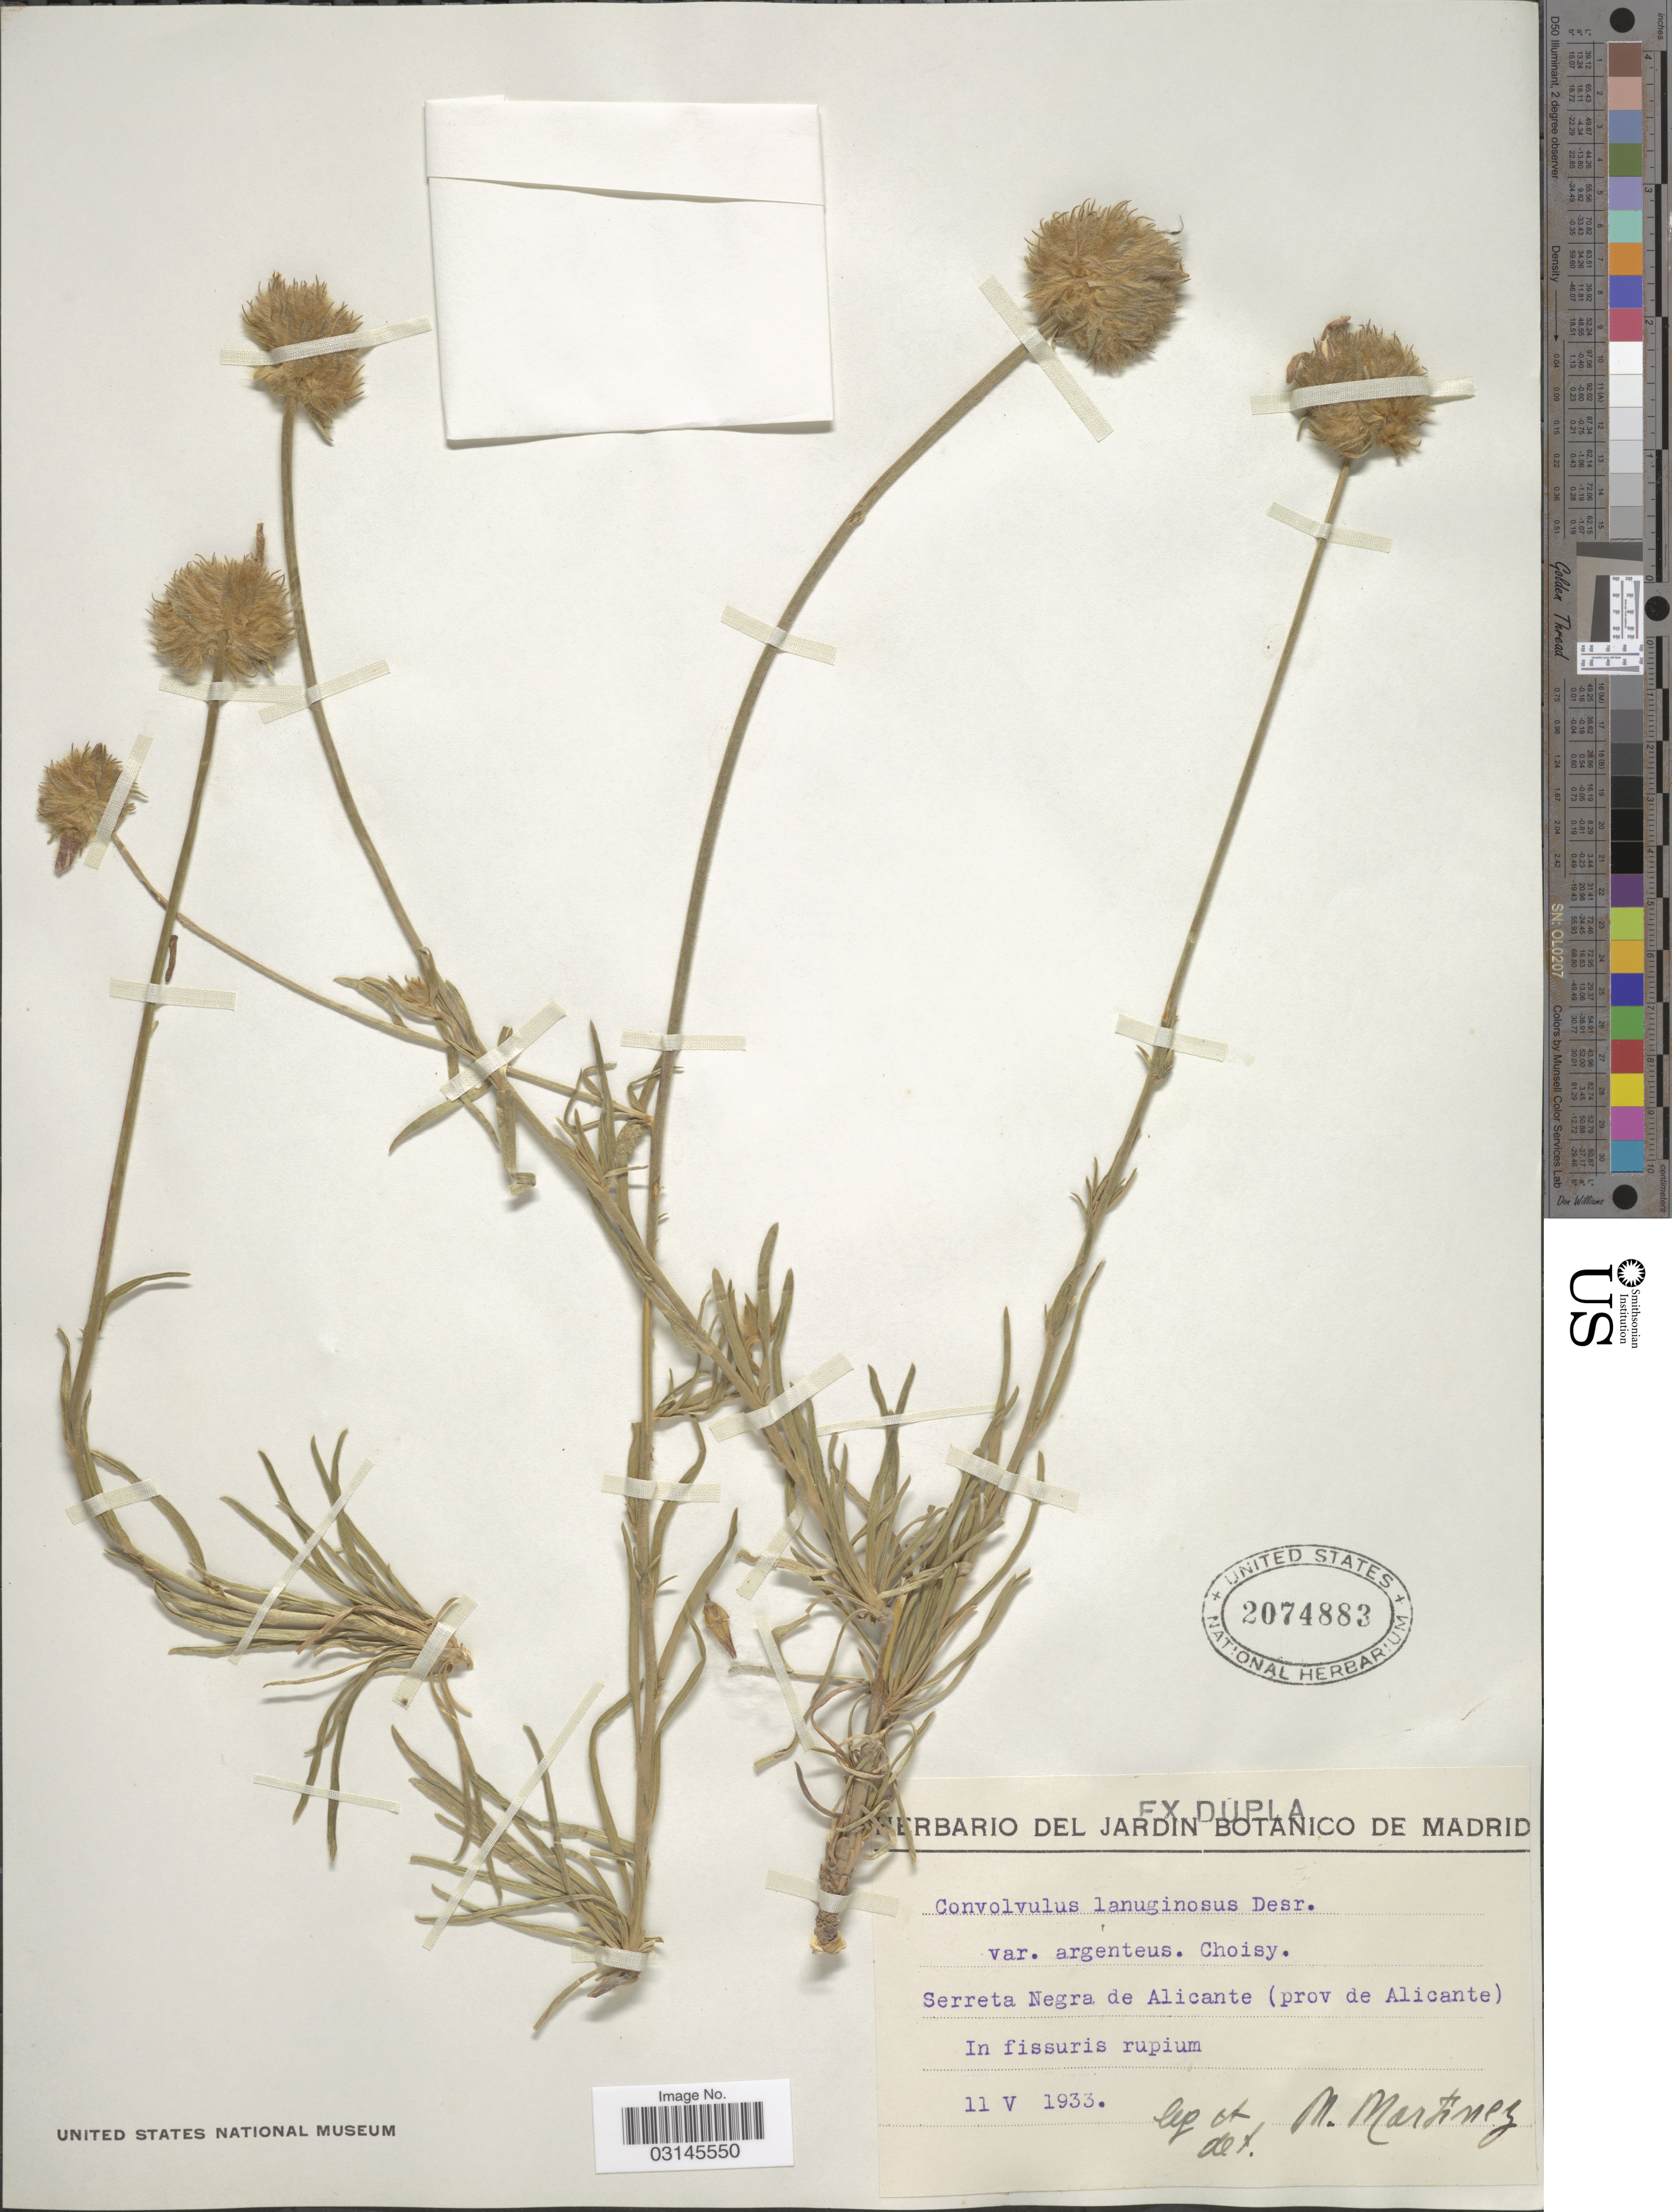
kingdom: Plantae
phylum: Tracheophyta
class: Magnoliopsida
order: Solanales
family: Convolvulaceae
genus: Convolvulus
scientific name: Convolvulus lanuginosus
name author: Desr.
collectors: M. Martínez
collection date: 1933-05-11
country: Spain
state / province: Madrid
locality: Serreta Negra de Alicante (prov de Alicante).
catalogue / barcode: US 2074883